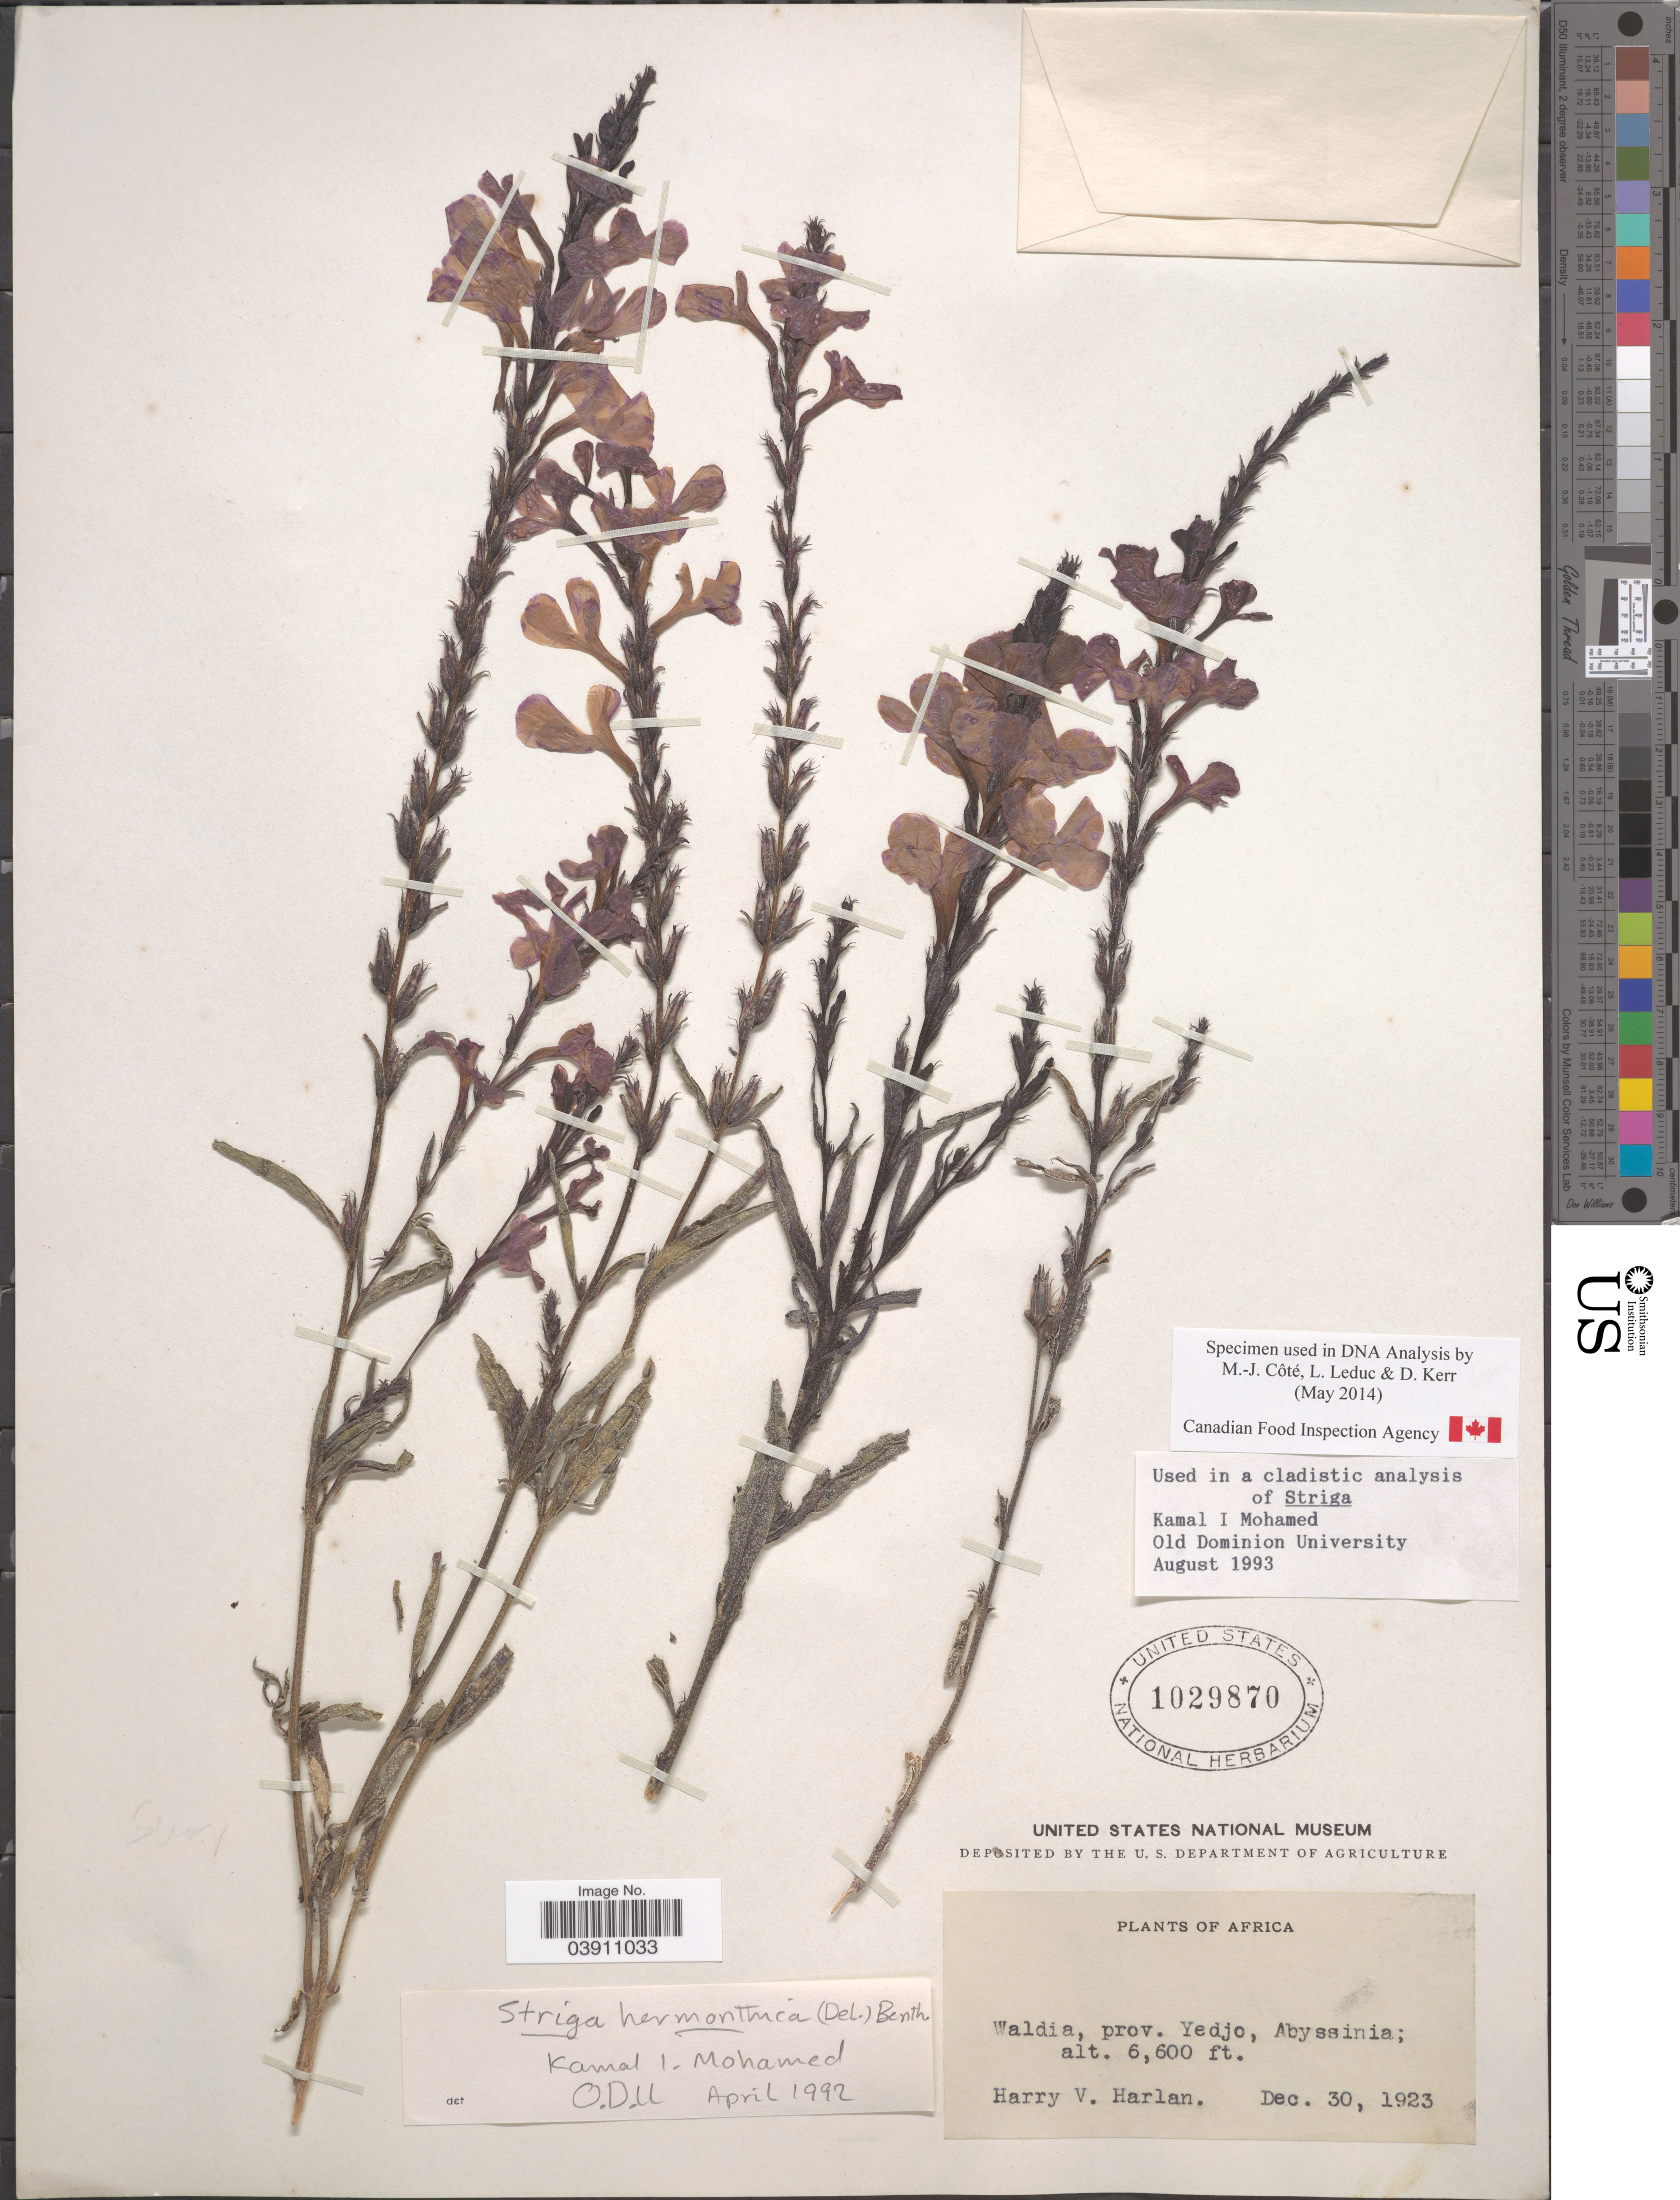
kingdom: Plantae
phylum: Tracheophyta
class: Magnoliopsida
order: Lamiales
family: Orobanchaceae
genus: Striga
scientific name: Striga hermonthica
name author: (Delile) Benth.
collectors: H. Harlan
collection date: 1923-12-30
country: Ethiopia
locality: Waldia, prov. Yedjo, Abyssinia.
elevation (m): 2012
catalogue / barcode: US 1029870